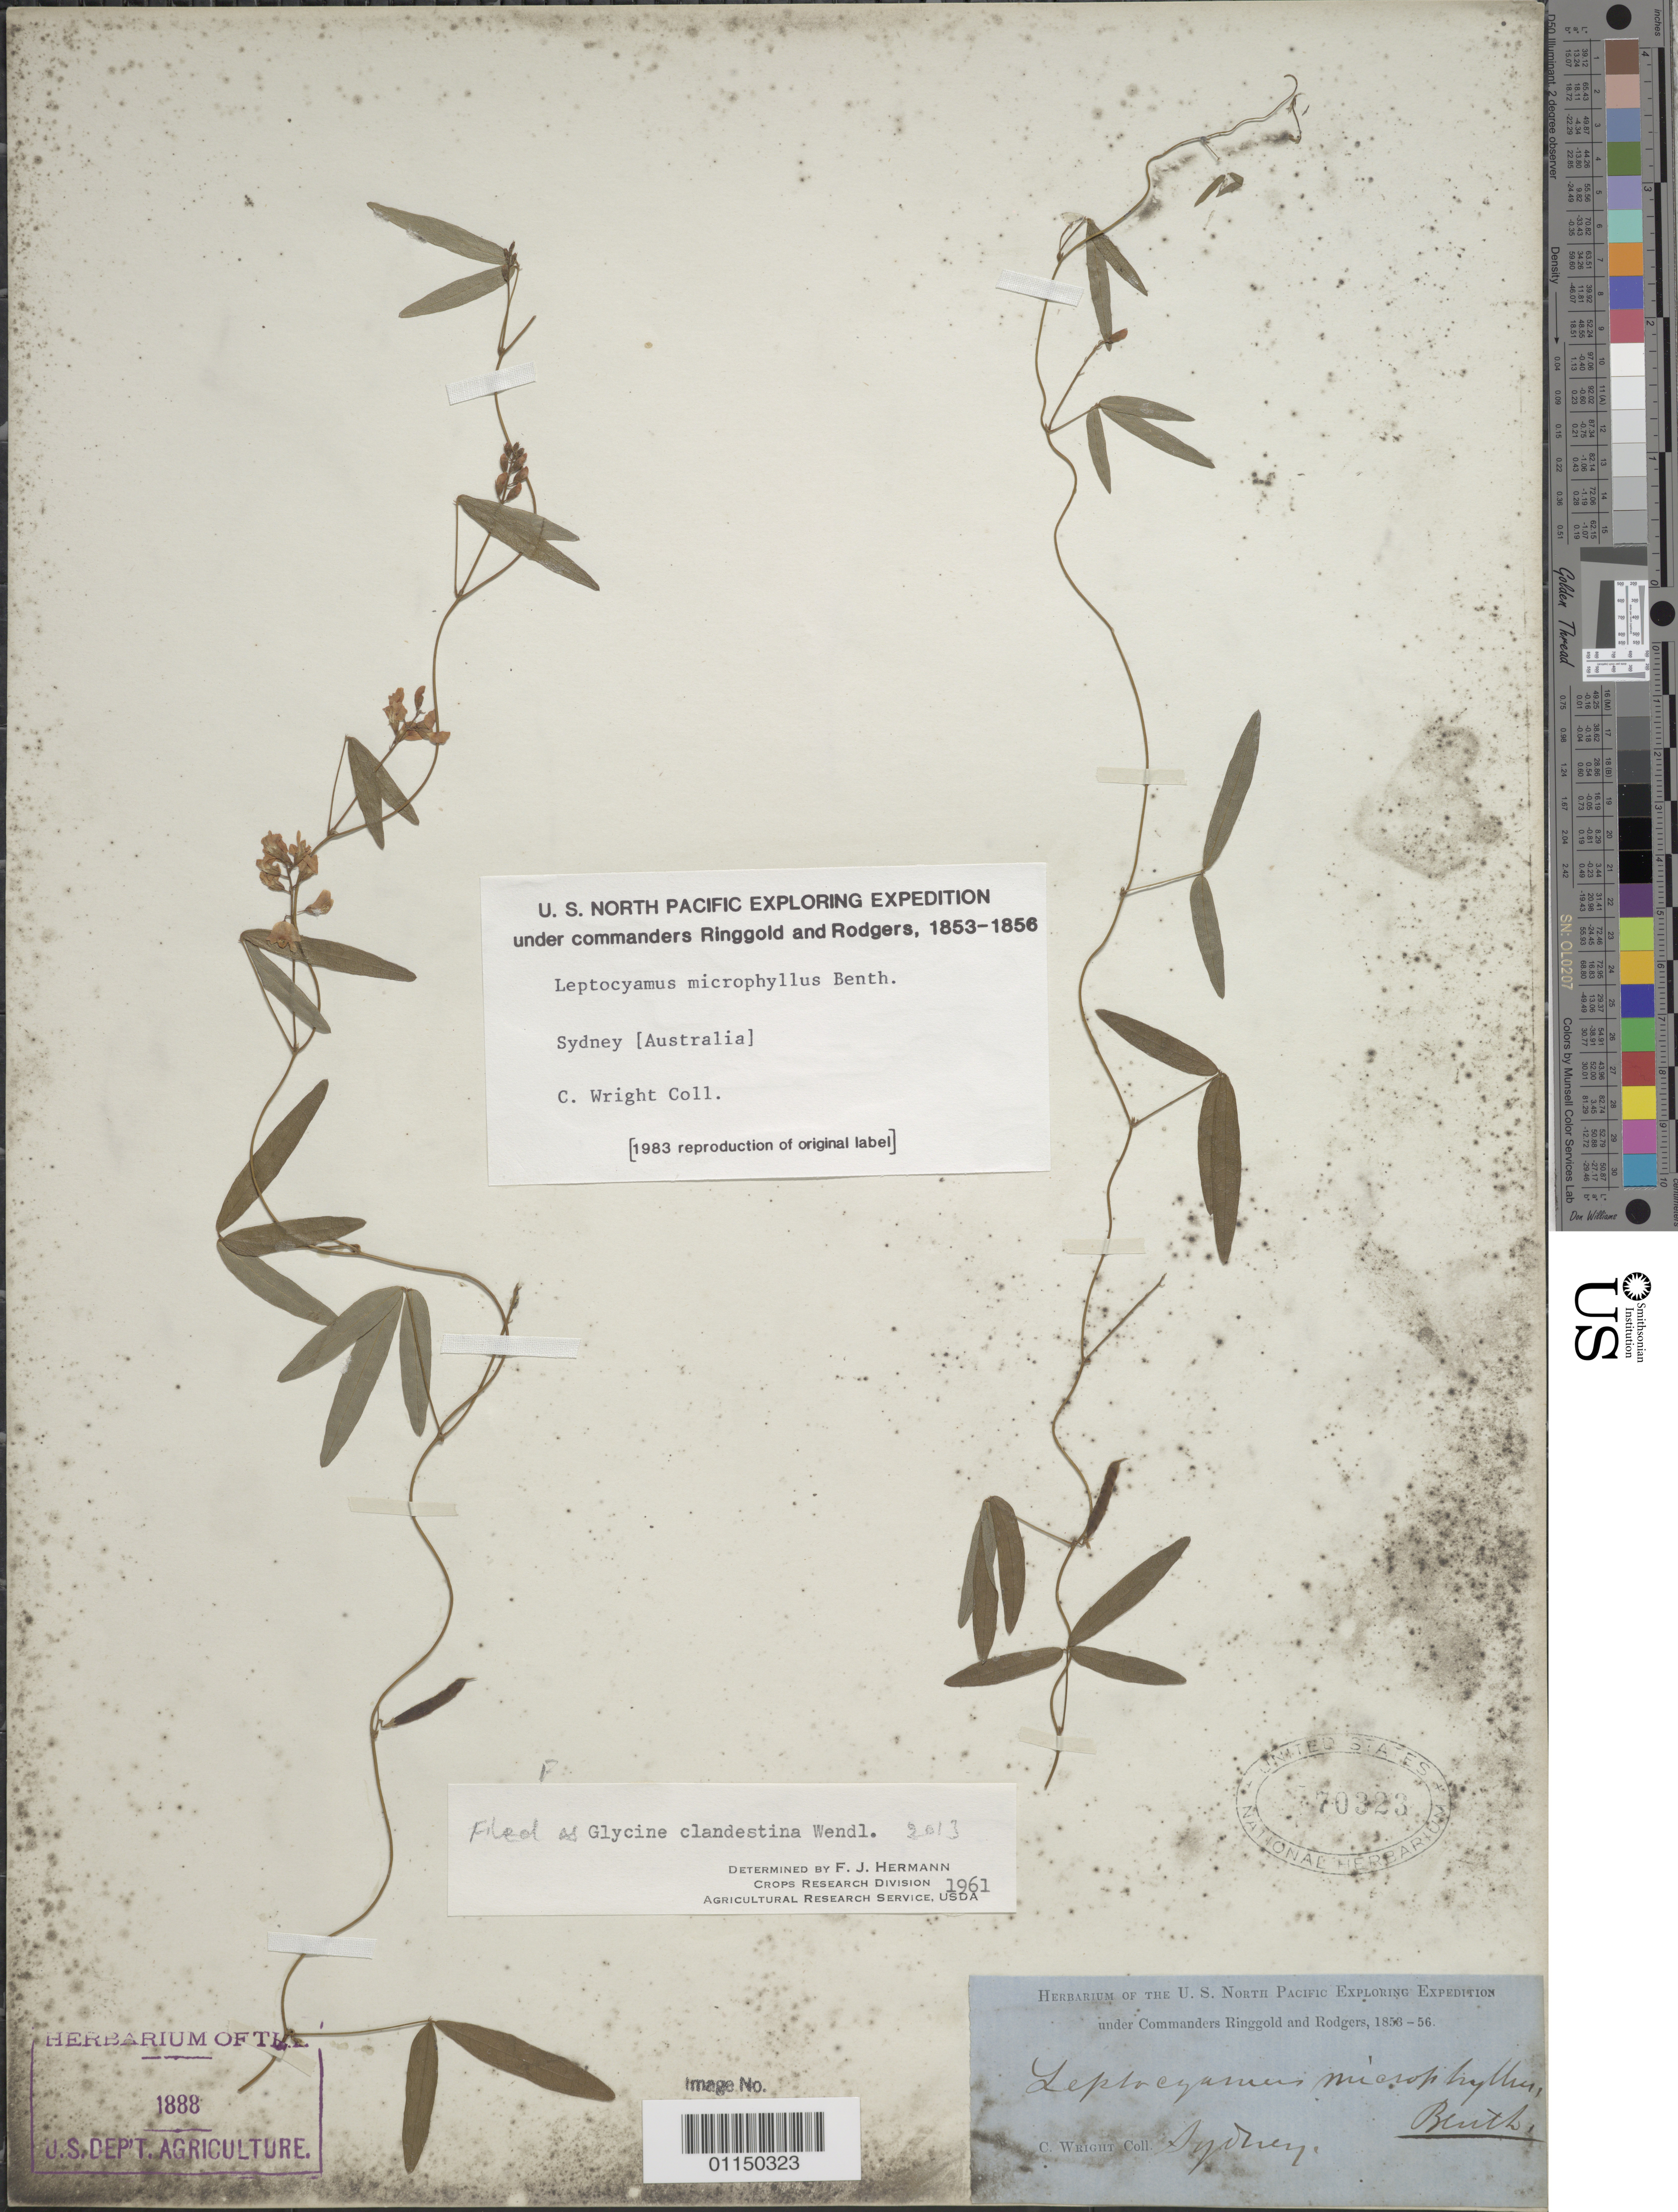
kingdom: Plantae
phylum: Tracheophyta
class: Magnoliopsida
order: Fabales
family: Fabaceae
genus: Glycine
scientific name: Glycine clandestina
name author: J.C. Wendl.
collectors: C. Wright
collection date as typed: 1853 to -- -- 1856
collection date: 1853/1856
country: Australia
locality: Sydney.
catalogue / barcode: US 70323